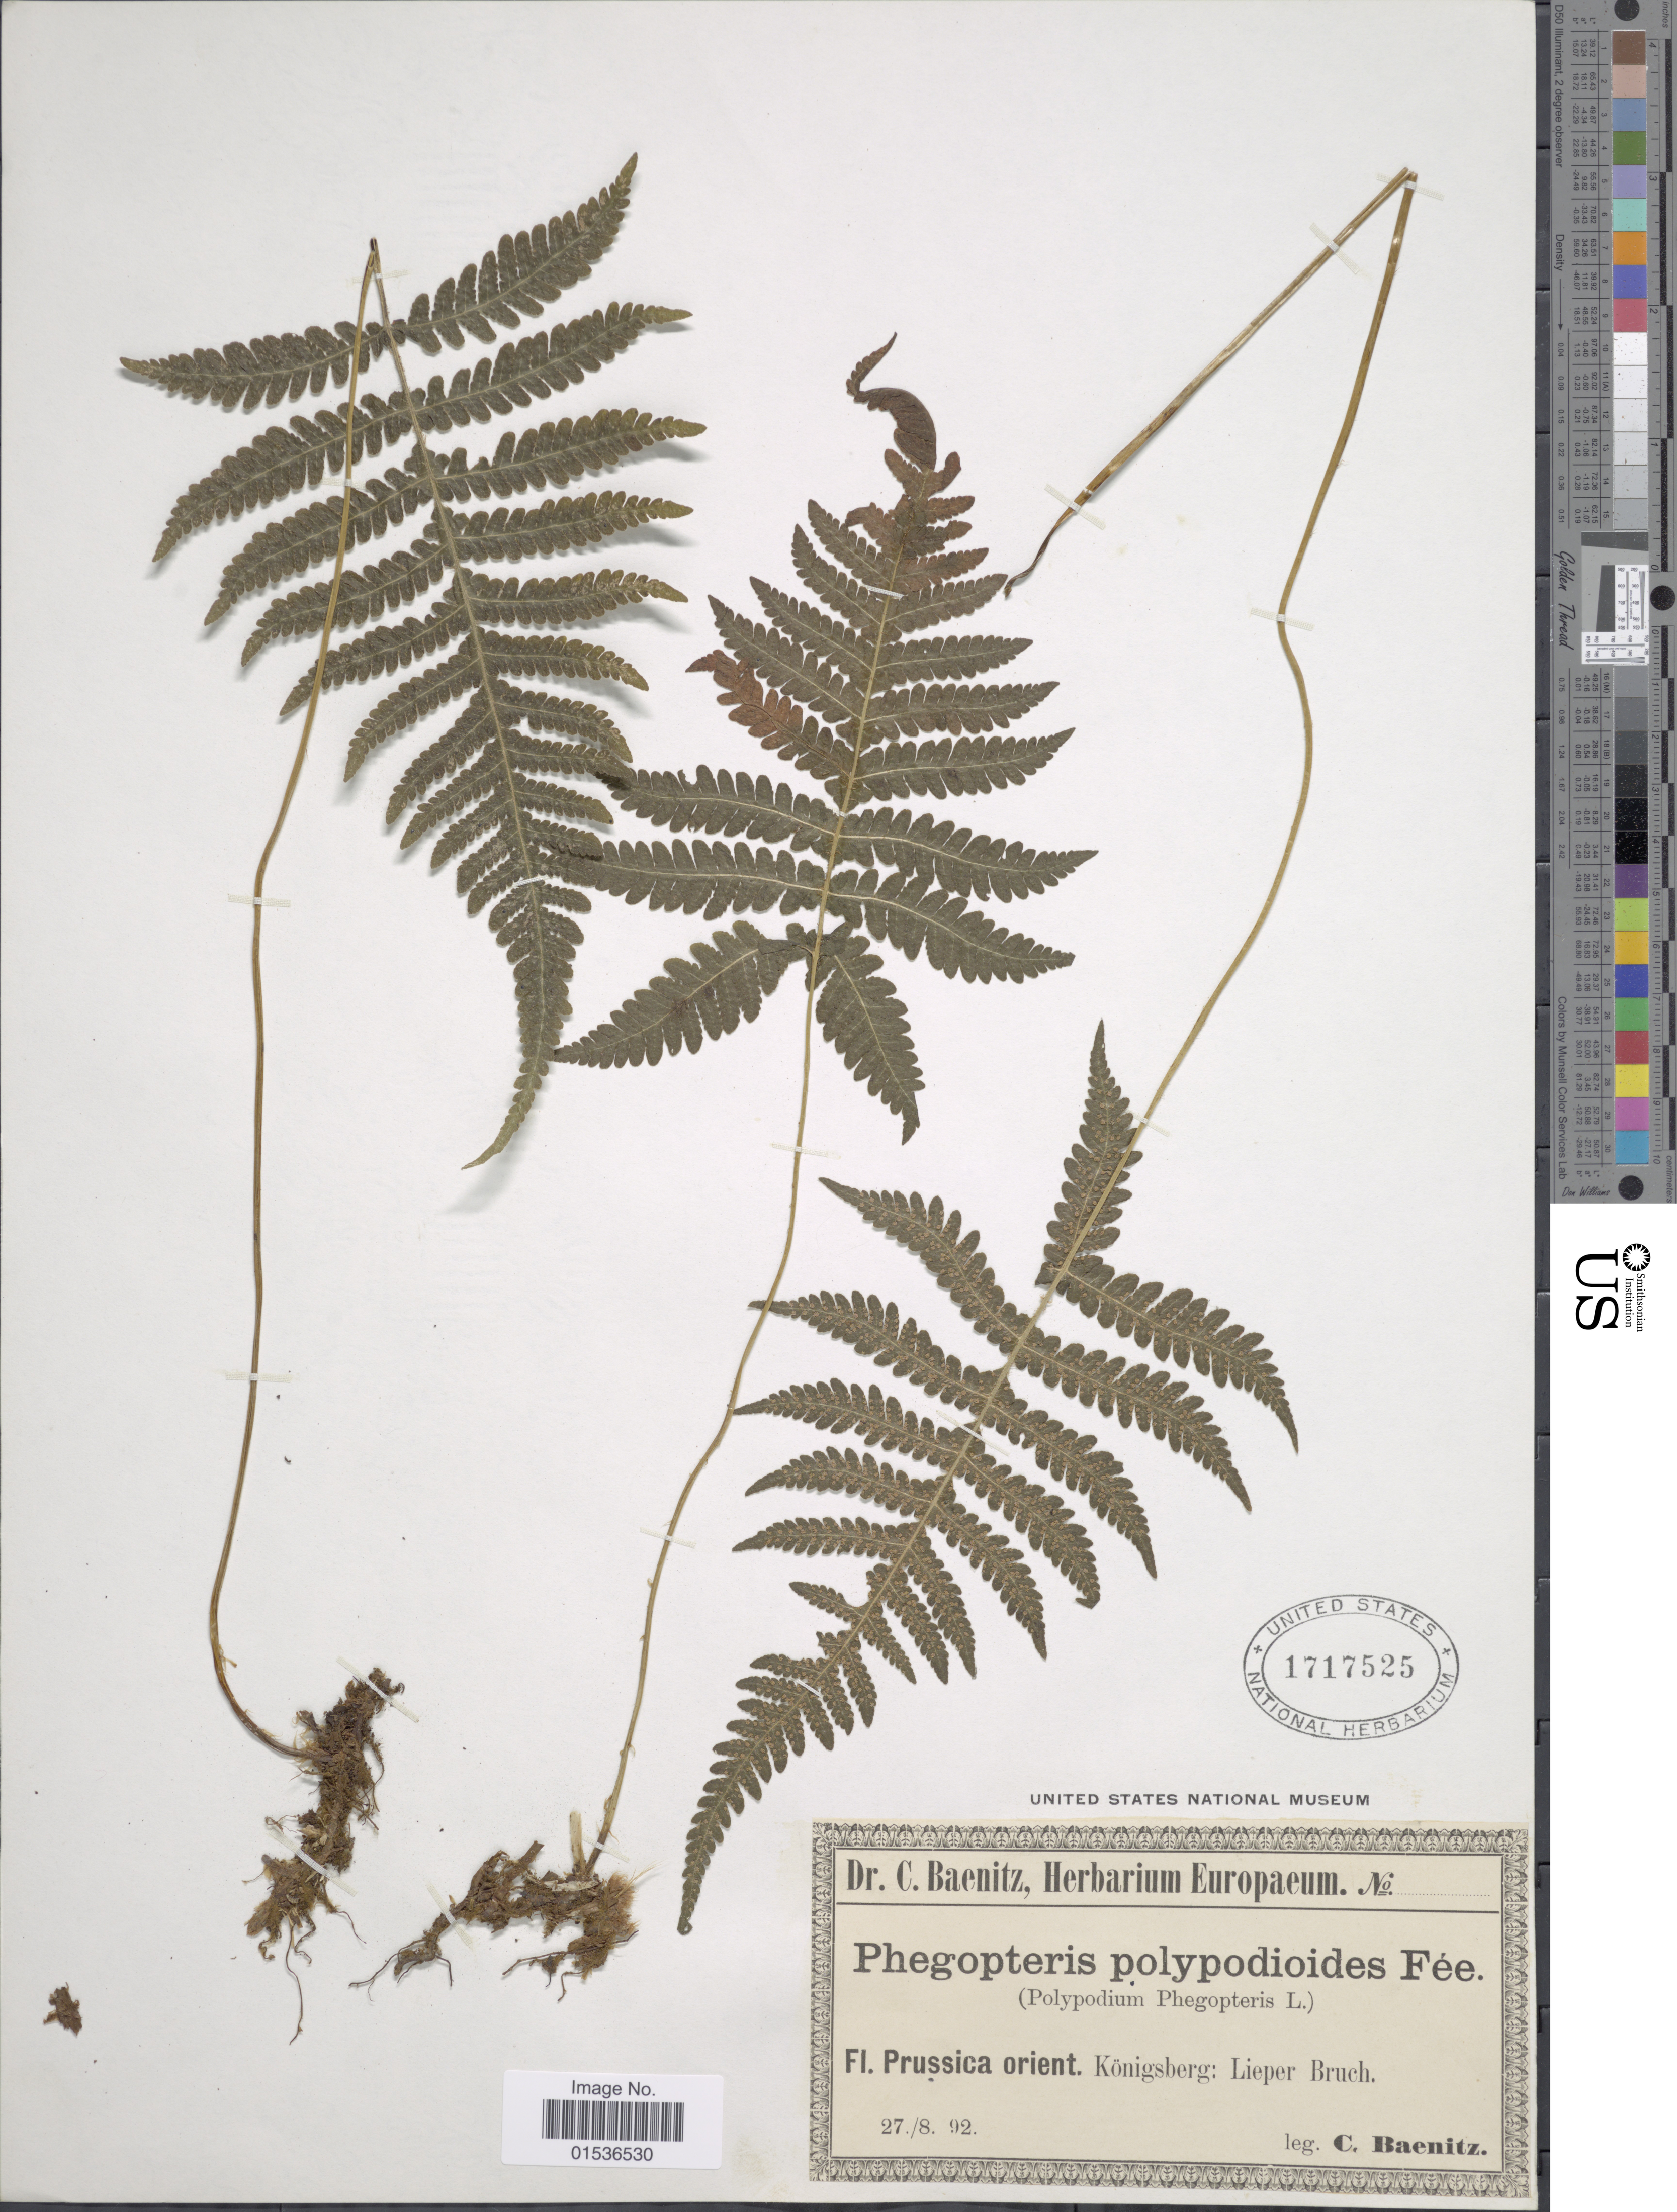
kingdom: Plantae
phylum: Tracheophyta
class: Polypodiopsida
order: Polypodiales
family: Thelypteridaceae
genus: Phegopteris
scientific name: Phegopteris connectilis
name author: (Michx.) Watt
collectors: C. G. Baenitz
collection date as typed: Transcribed d/m/y: 27/8/92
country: Germany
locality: Fl. Prussica orient. Konigsberg: Lieper Bruch.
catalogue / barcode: US 1717525